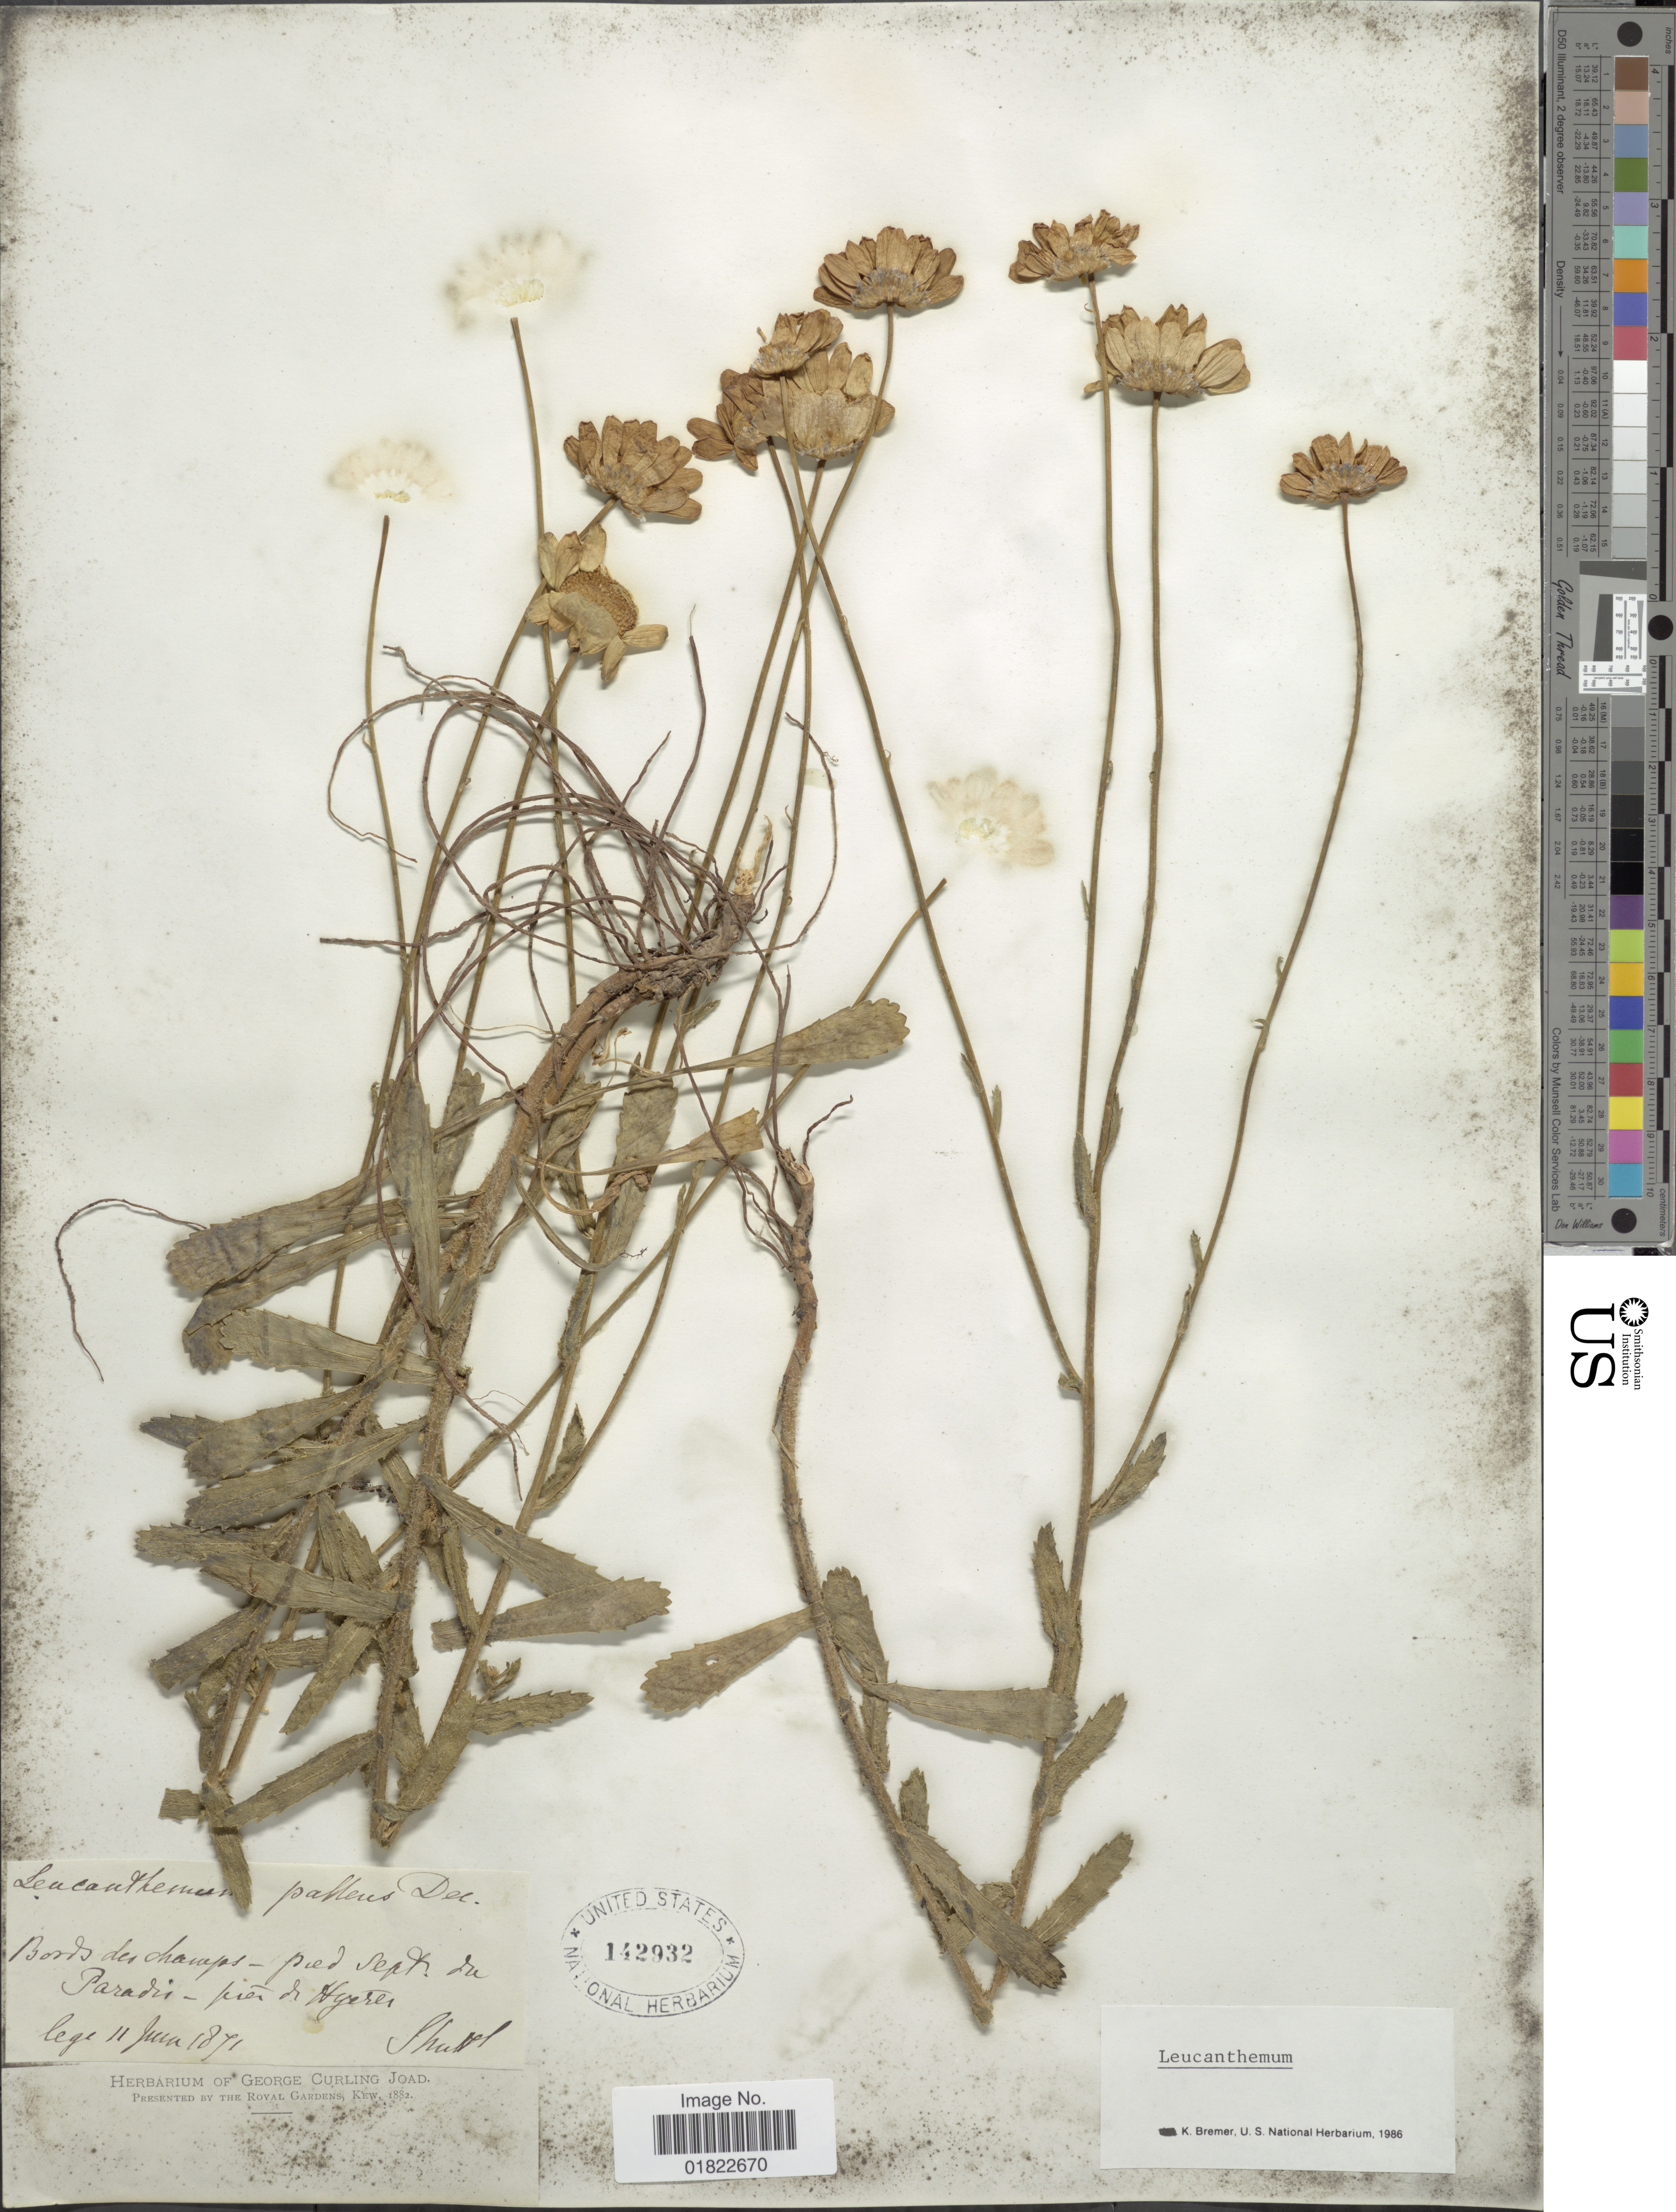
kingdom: Plantae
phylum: Tracheophyta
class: Magnoliopsida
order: Asterales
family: Asteraceae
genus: Leucanthemum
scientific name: Leucanthemum pallens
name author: DC.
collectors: Schutte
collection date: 1871-06-11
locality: Bords des champs - pied sept. du Paradu - pres du Hyer. [interpreted]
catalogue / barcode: US 142932